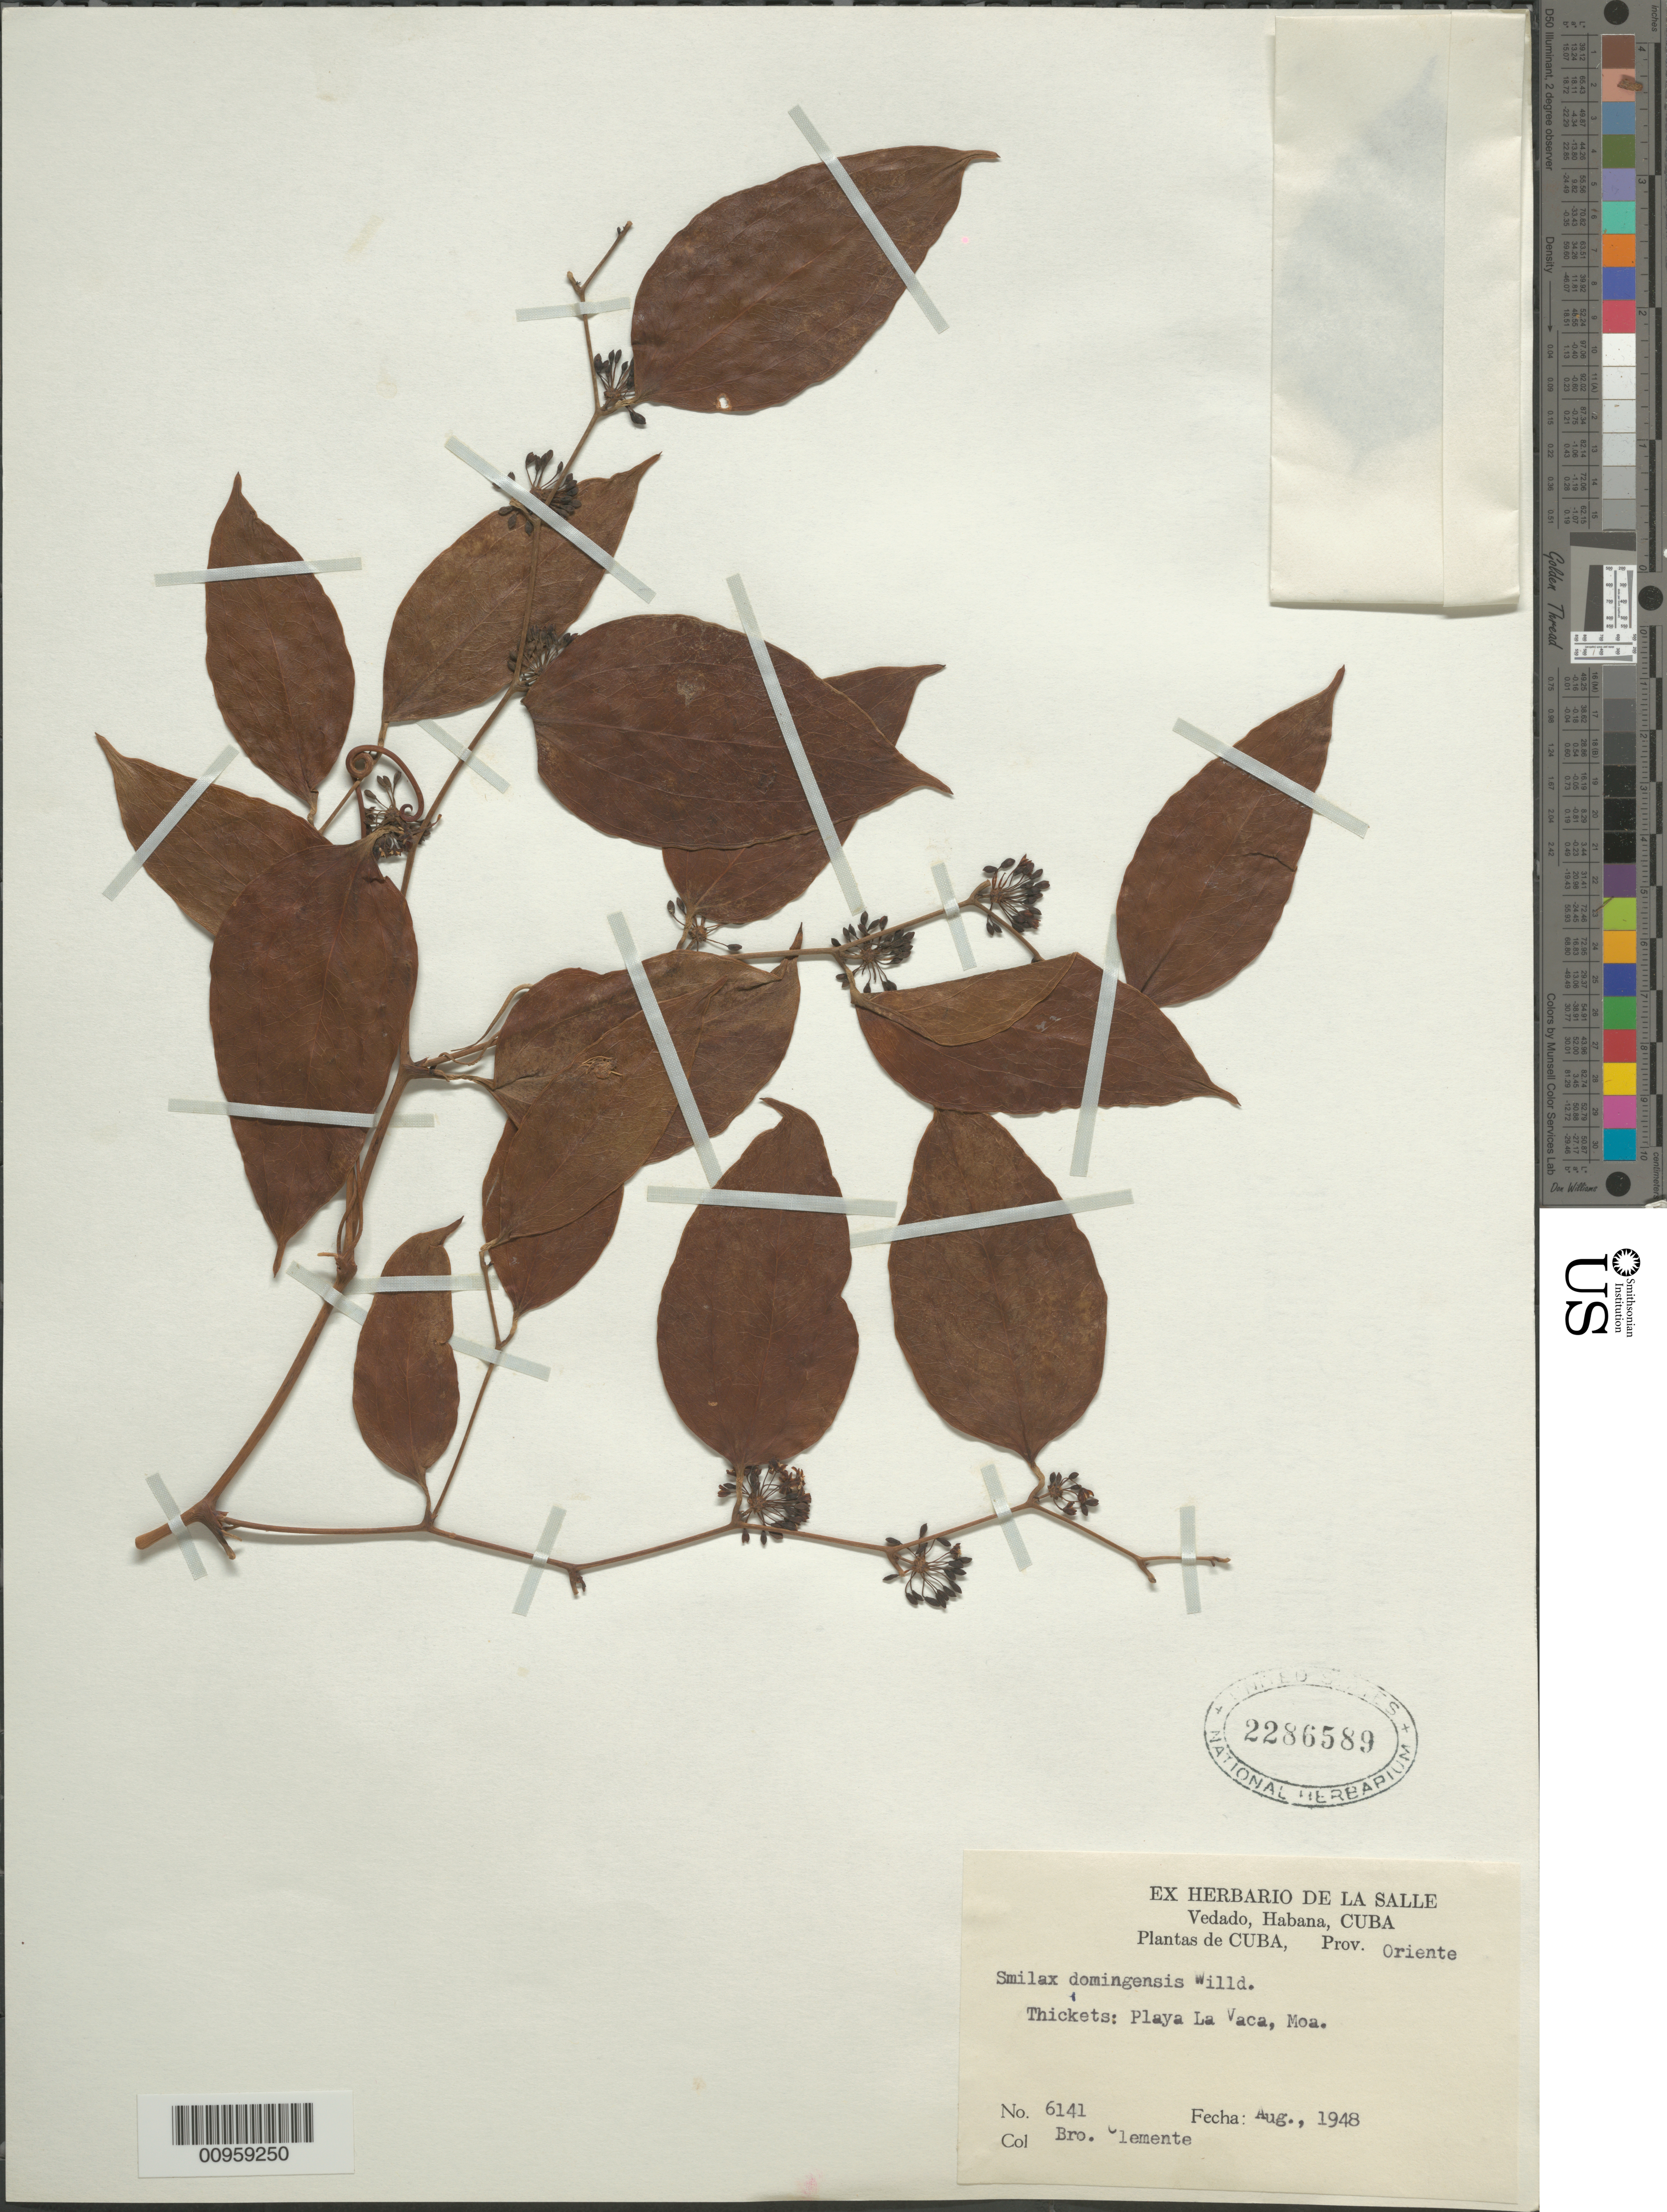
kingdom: Plantae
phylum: Tracheophyta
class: Liliopsida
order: Liliales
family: Smilacaceae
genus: Smilax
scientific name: Smilax domingensis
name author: Willd.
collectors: Bro. Clemente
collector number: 6141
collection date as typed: Aug 1948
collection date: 1948-08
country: Cuba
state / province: Holguín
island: Cuba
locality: Playa La Vaca, Moa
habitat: Thickets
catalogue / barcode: US 2286589